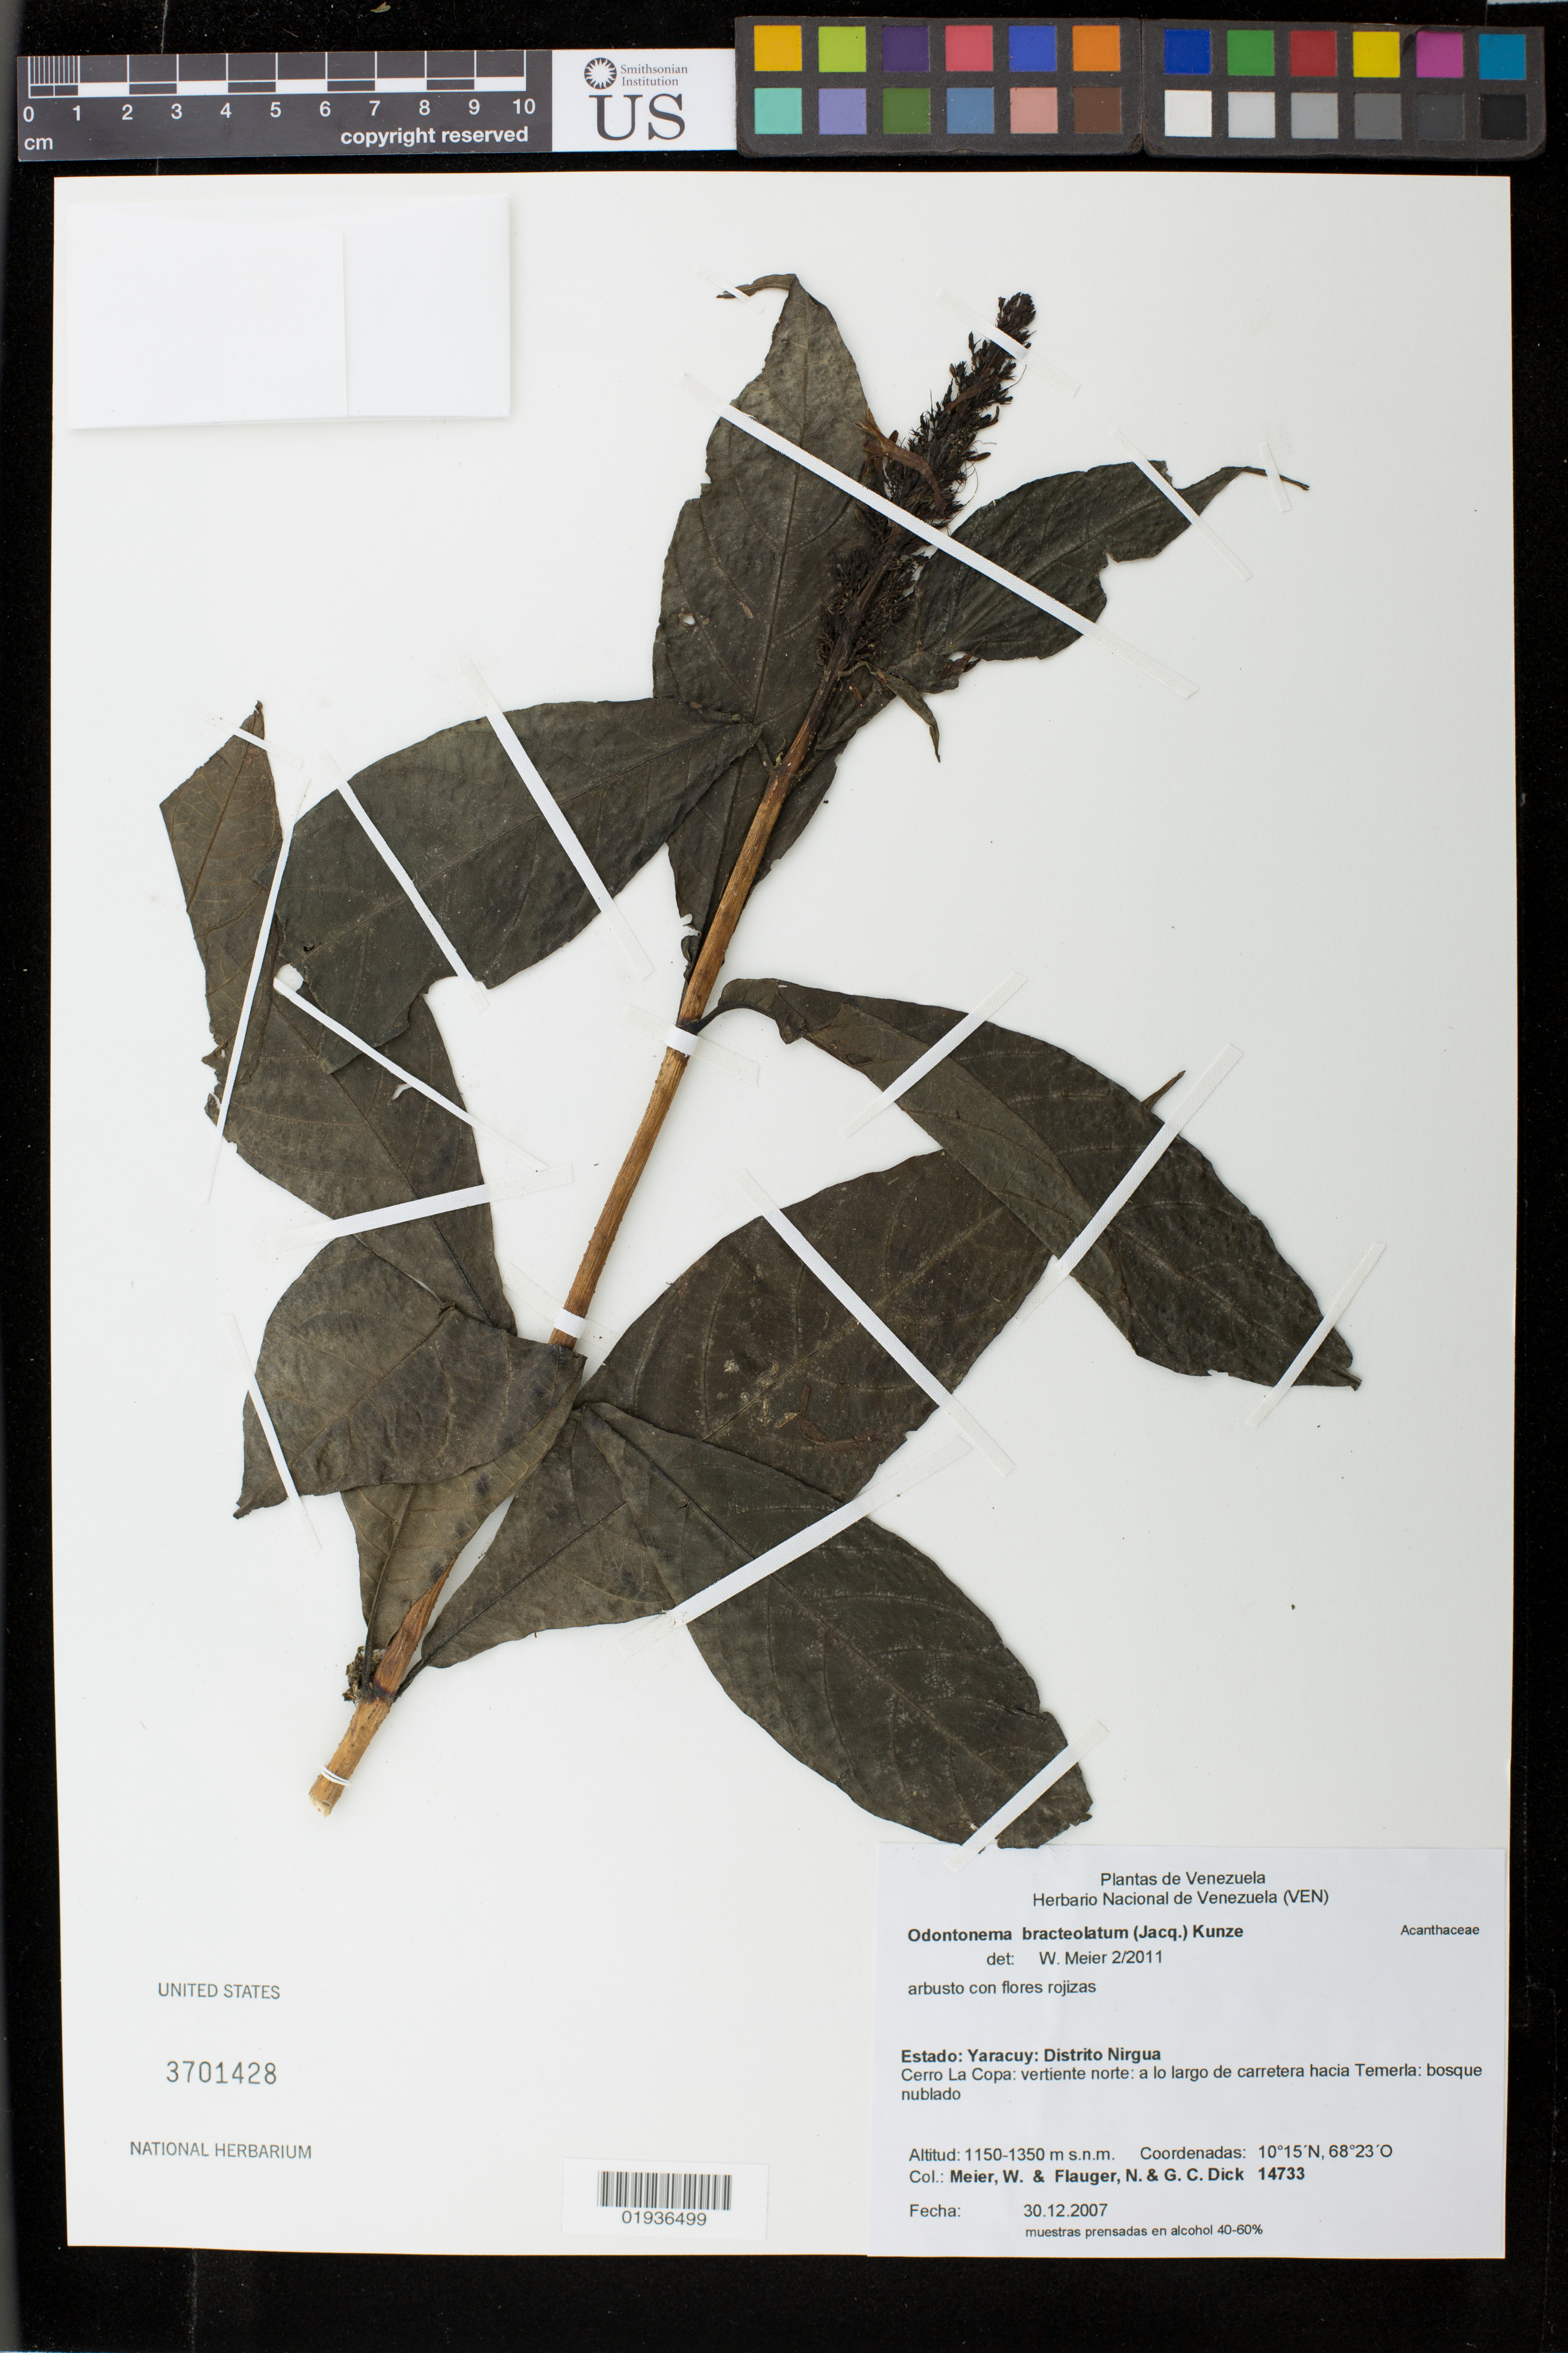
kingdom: Plantae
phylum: Tracheophyta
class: Magnoliopsida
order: Lamiales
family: Acanthaceae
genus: Odontonema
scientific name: Odontonema bracteolatum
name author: (Jacq.) Kuntze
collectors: W. Meier, N. Flauger & G. Dick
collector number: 14733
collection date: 2007-12-30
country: Venezuela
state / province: Yaracuy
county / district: Distrito Nirgua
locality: Cerro La Copa: vertiente norte: a lo largo de carretera hacia Temerla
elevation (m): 1150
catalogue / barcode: US 3701428